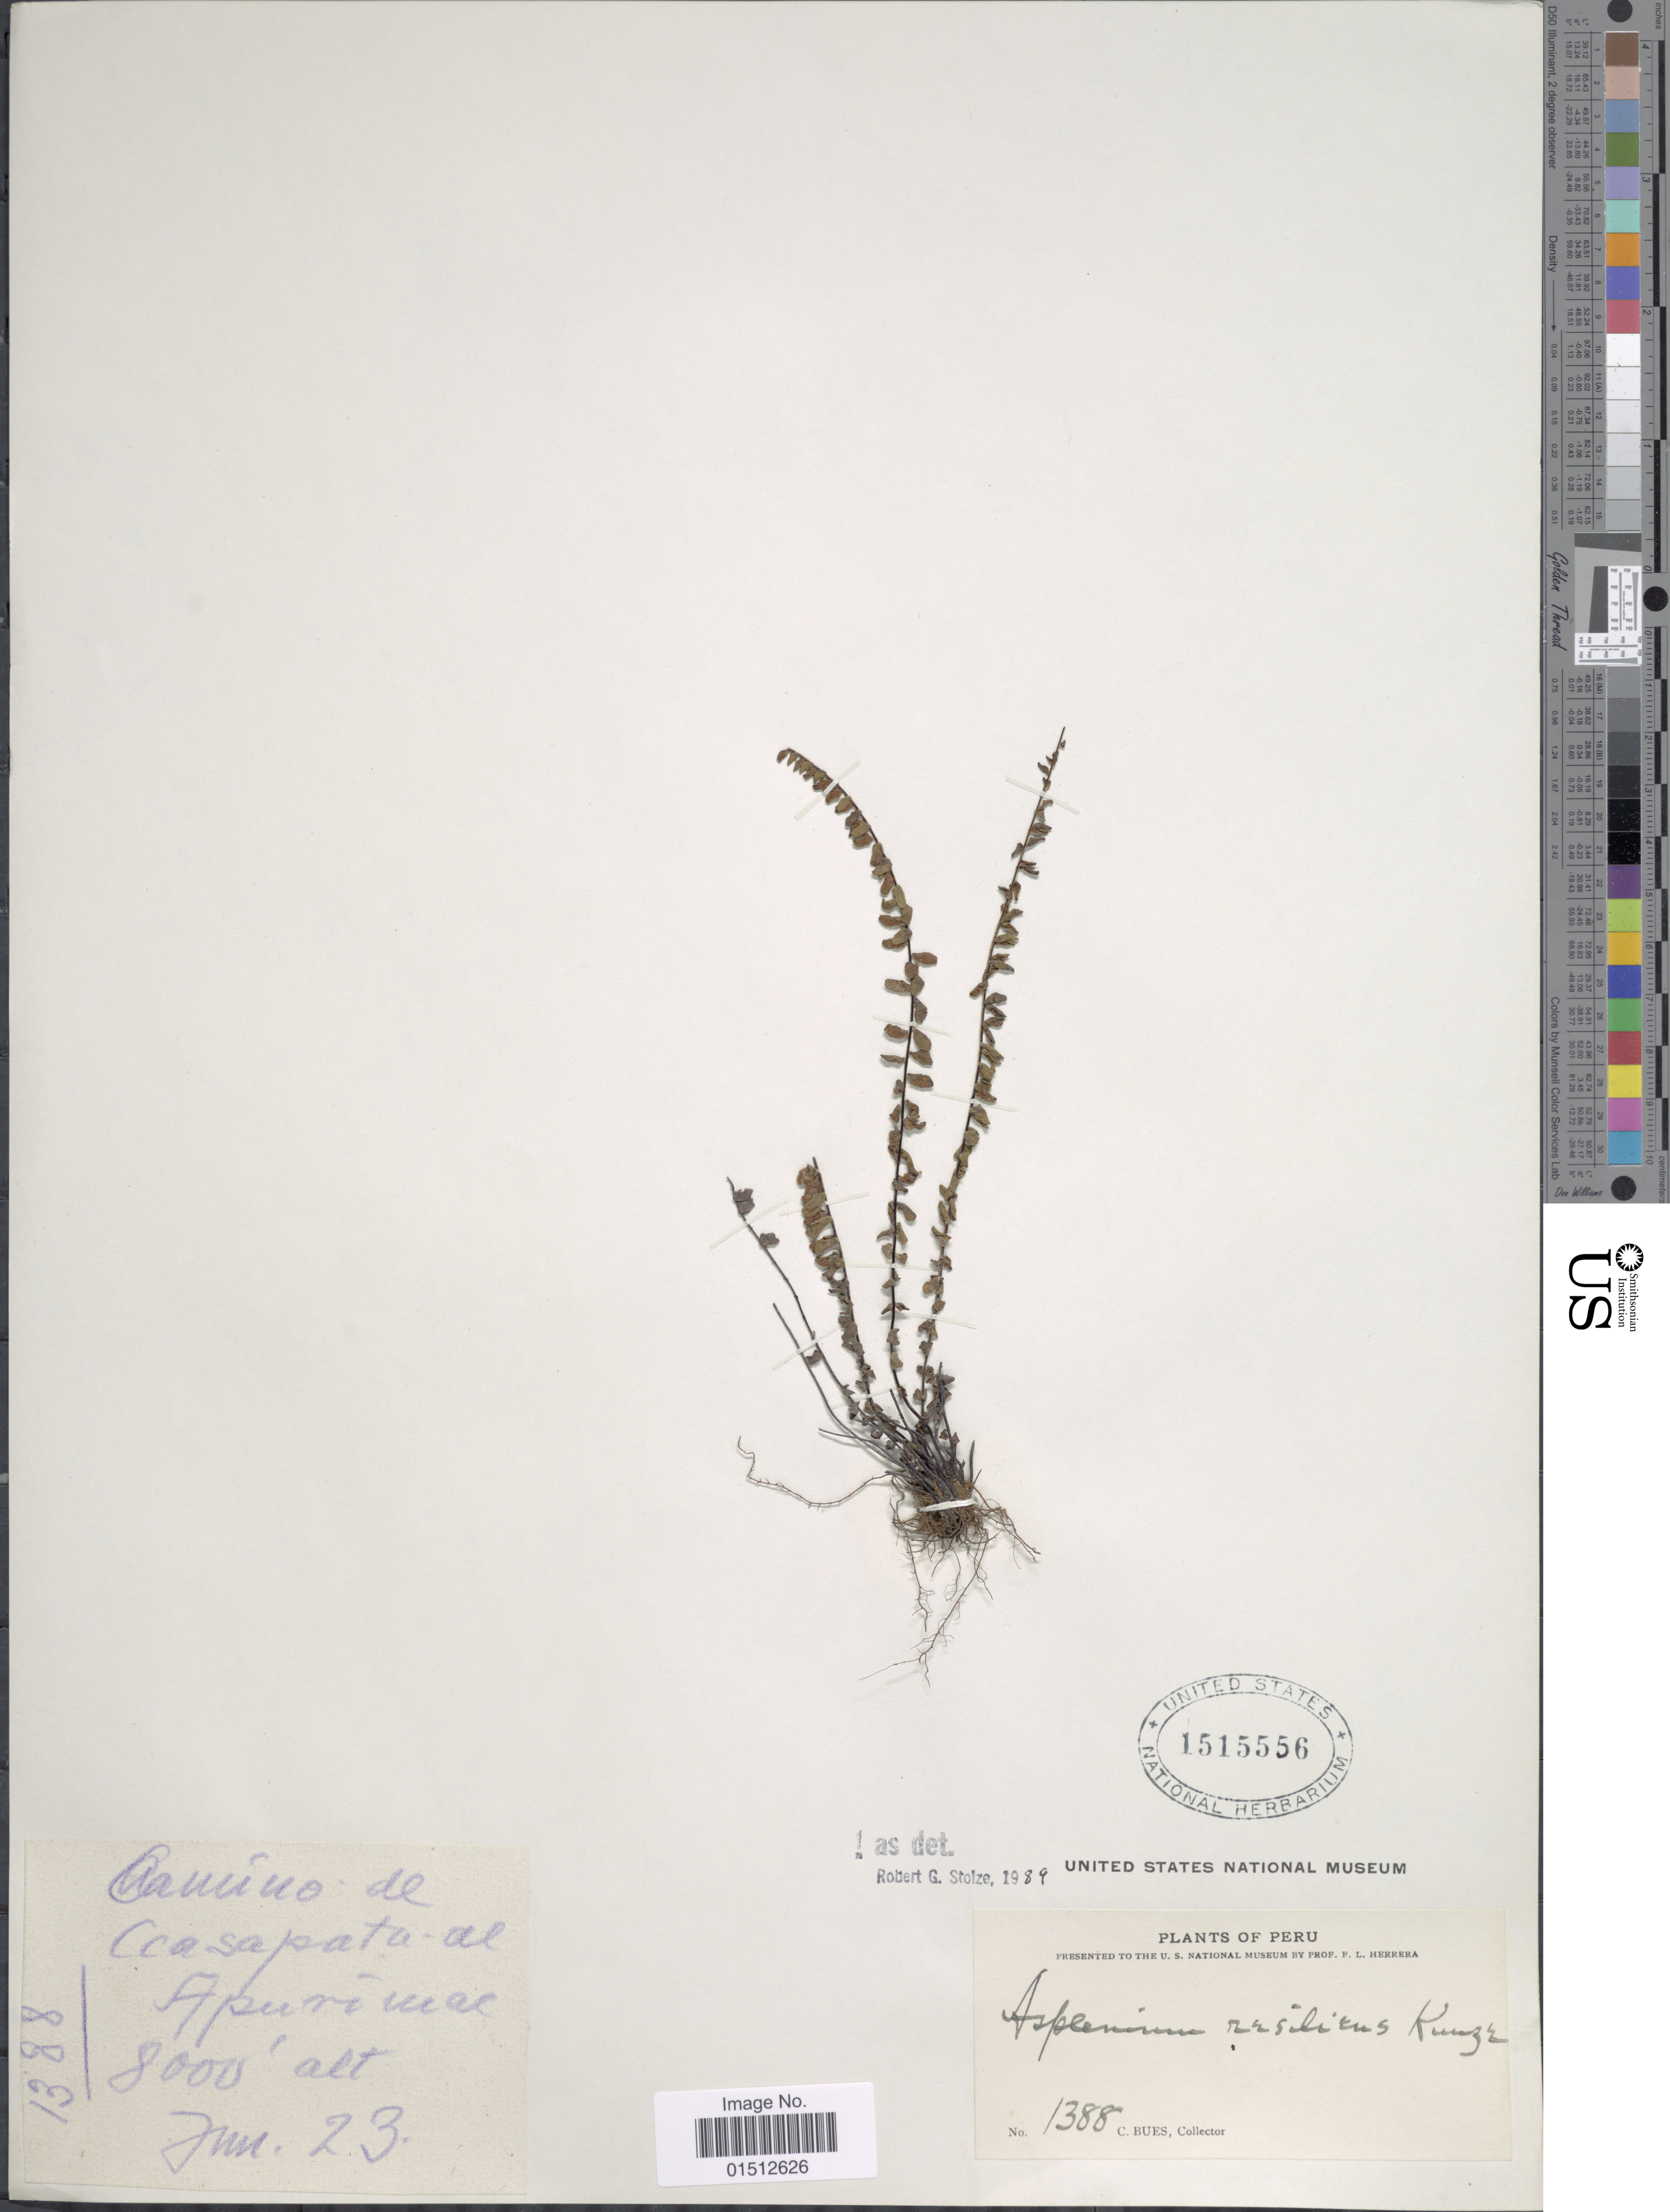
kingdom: Plantae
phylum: Tracheophyta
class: Polypodiopsida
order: Polypodiales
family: Aspleniaceae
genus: Asplenium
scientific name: Asplenium resiliens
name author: Kunze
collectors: C. Bues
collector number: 1388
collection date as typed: Transcribed d/m/y: /6/23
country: Peru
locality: Peru. Camino de Casapata al Apurimac.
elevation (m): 2438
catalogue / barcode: US 1515556